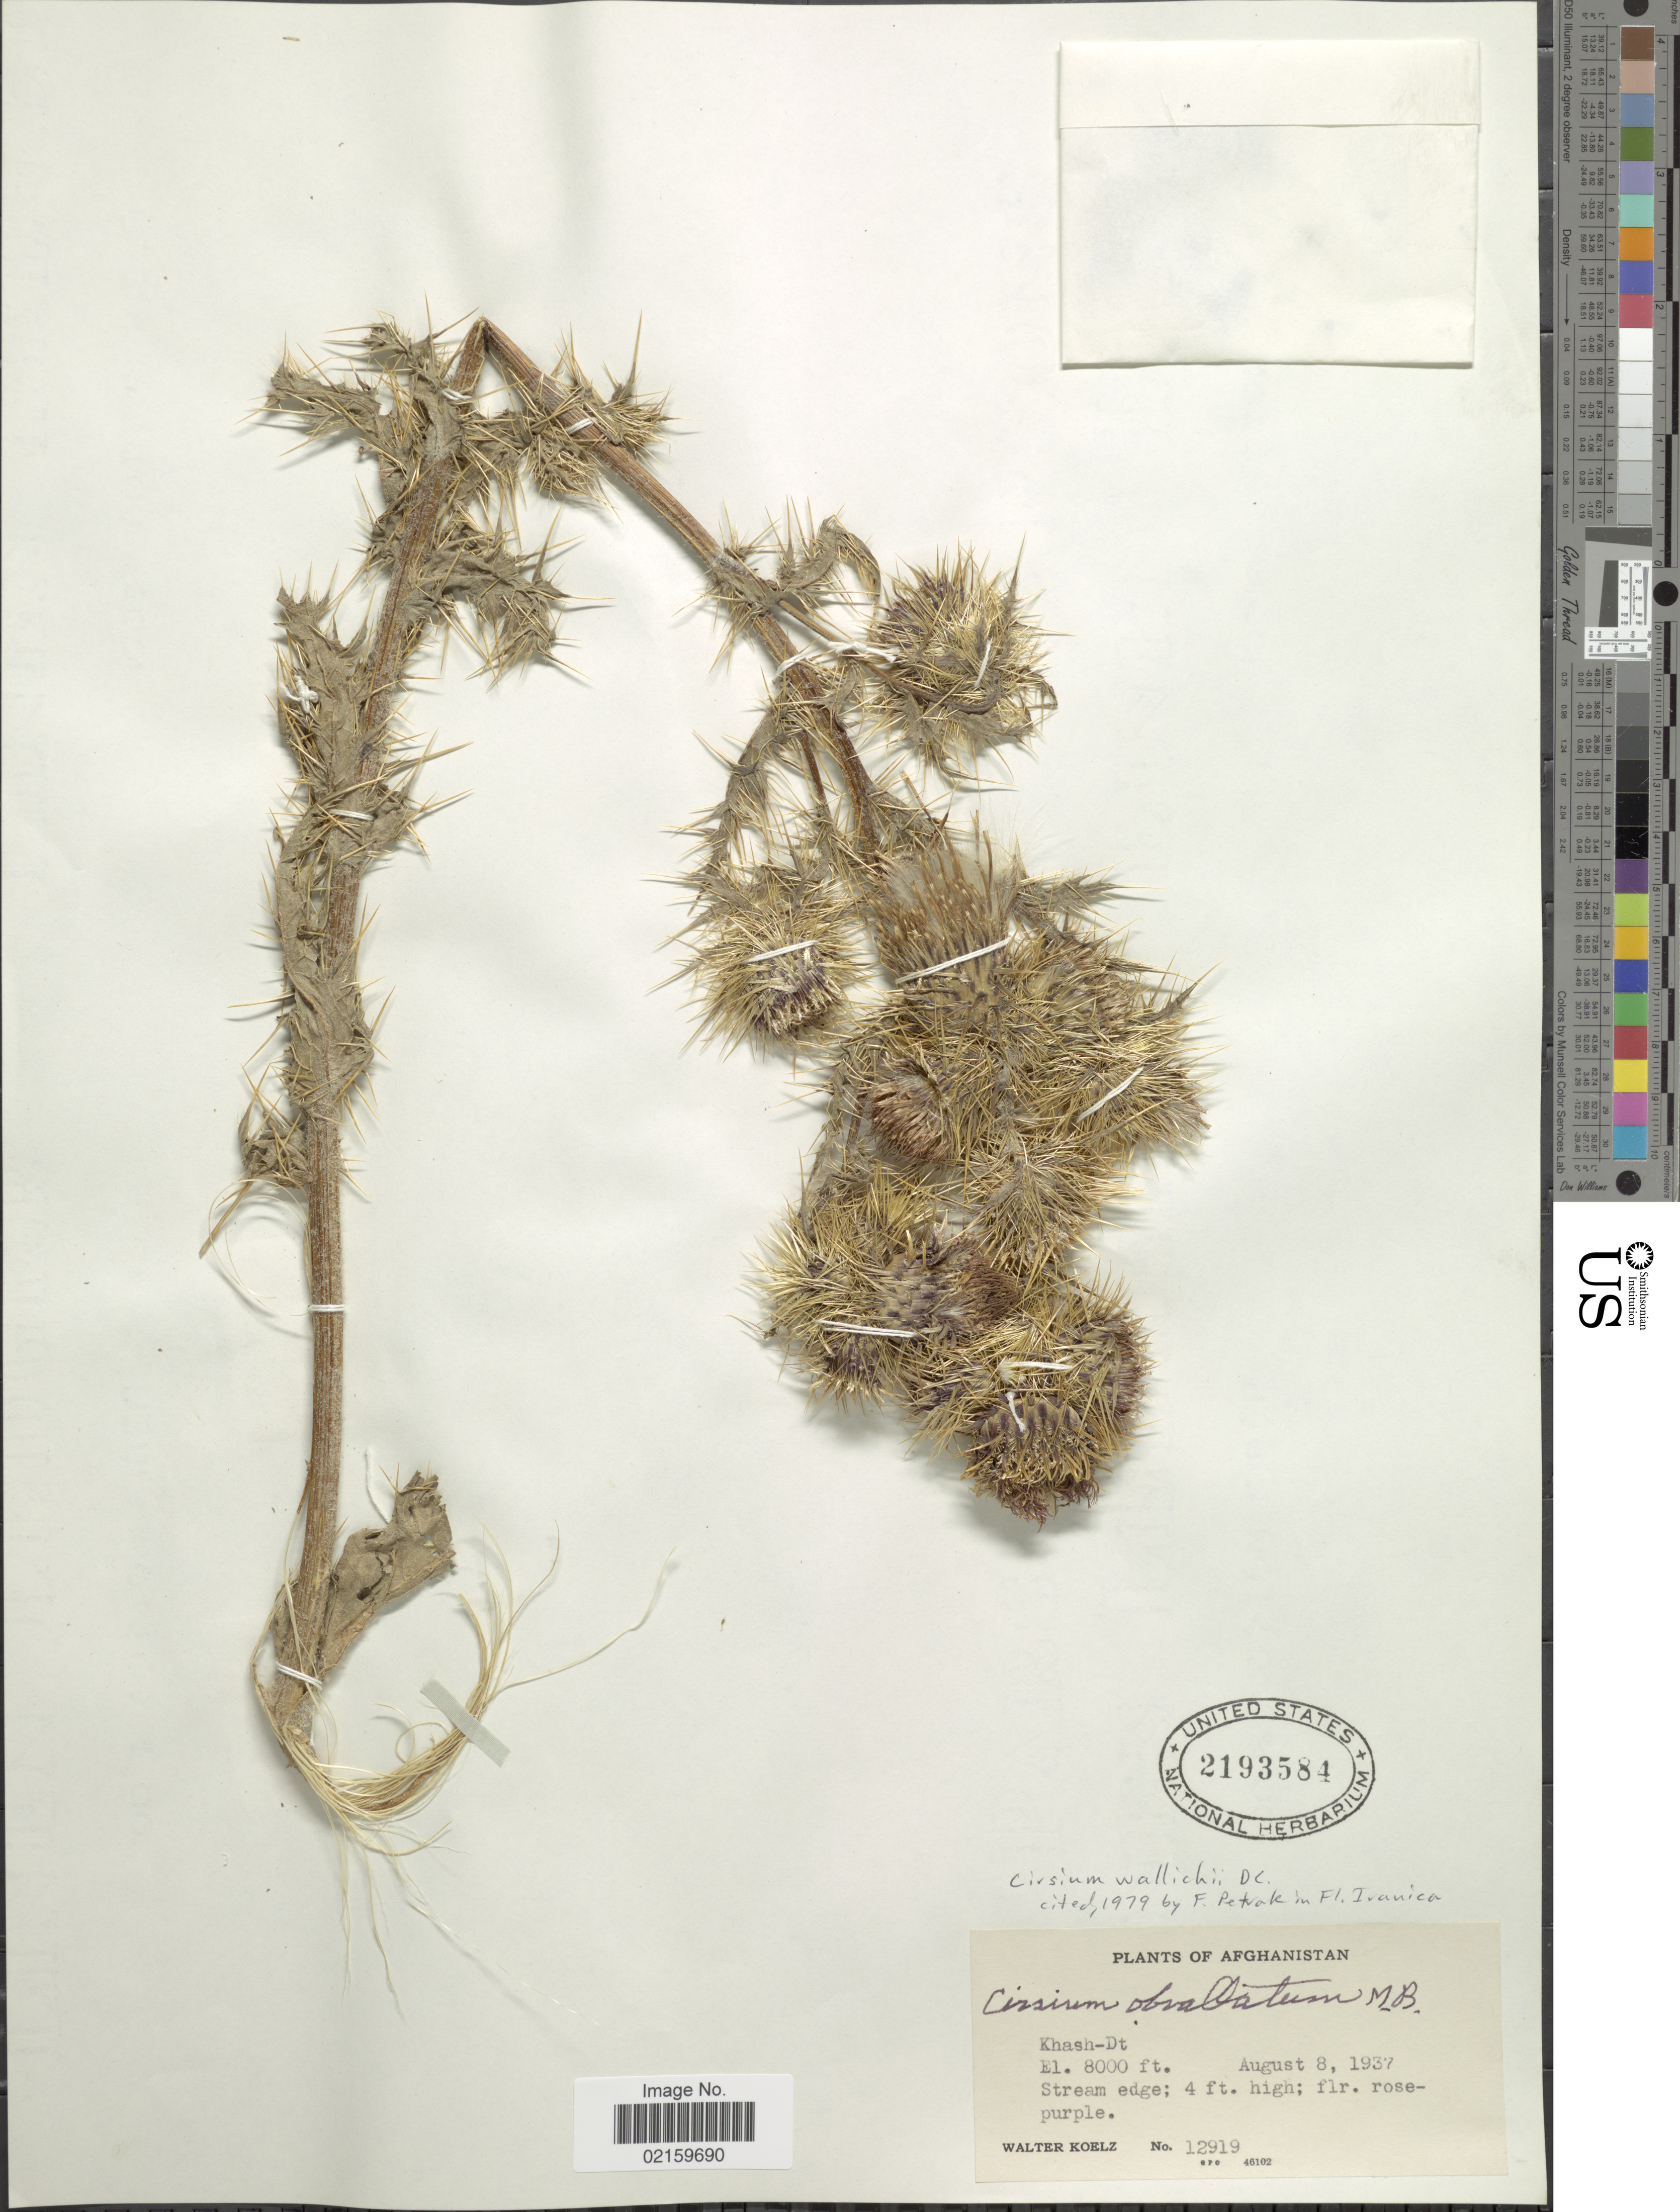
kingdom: Plantae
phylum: Tracheophyta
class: Magnoliopsida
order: Asterales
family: Asteraceae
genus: Cirsium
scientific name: Cirsium wallichii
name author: DC.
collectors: W. N. Koelz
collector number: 12919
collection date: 1937-08-08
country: Afghanistan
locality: Khash-Dt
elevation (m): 2438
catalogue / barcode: US 2193584